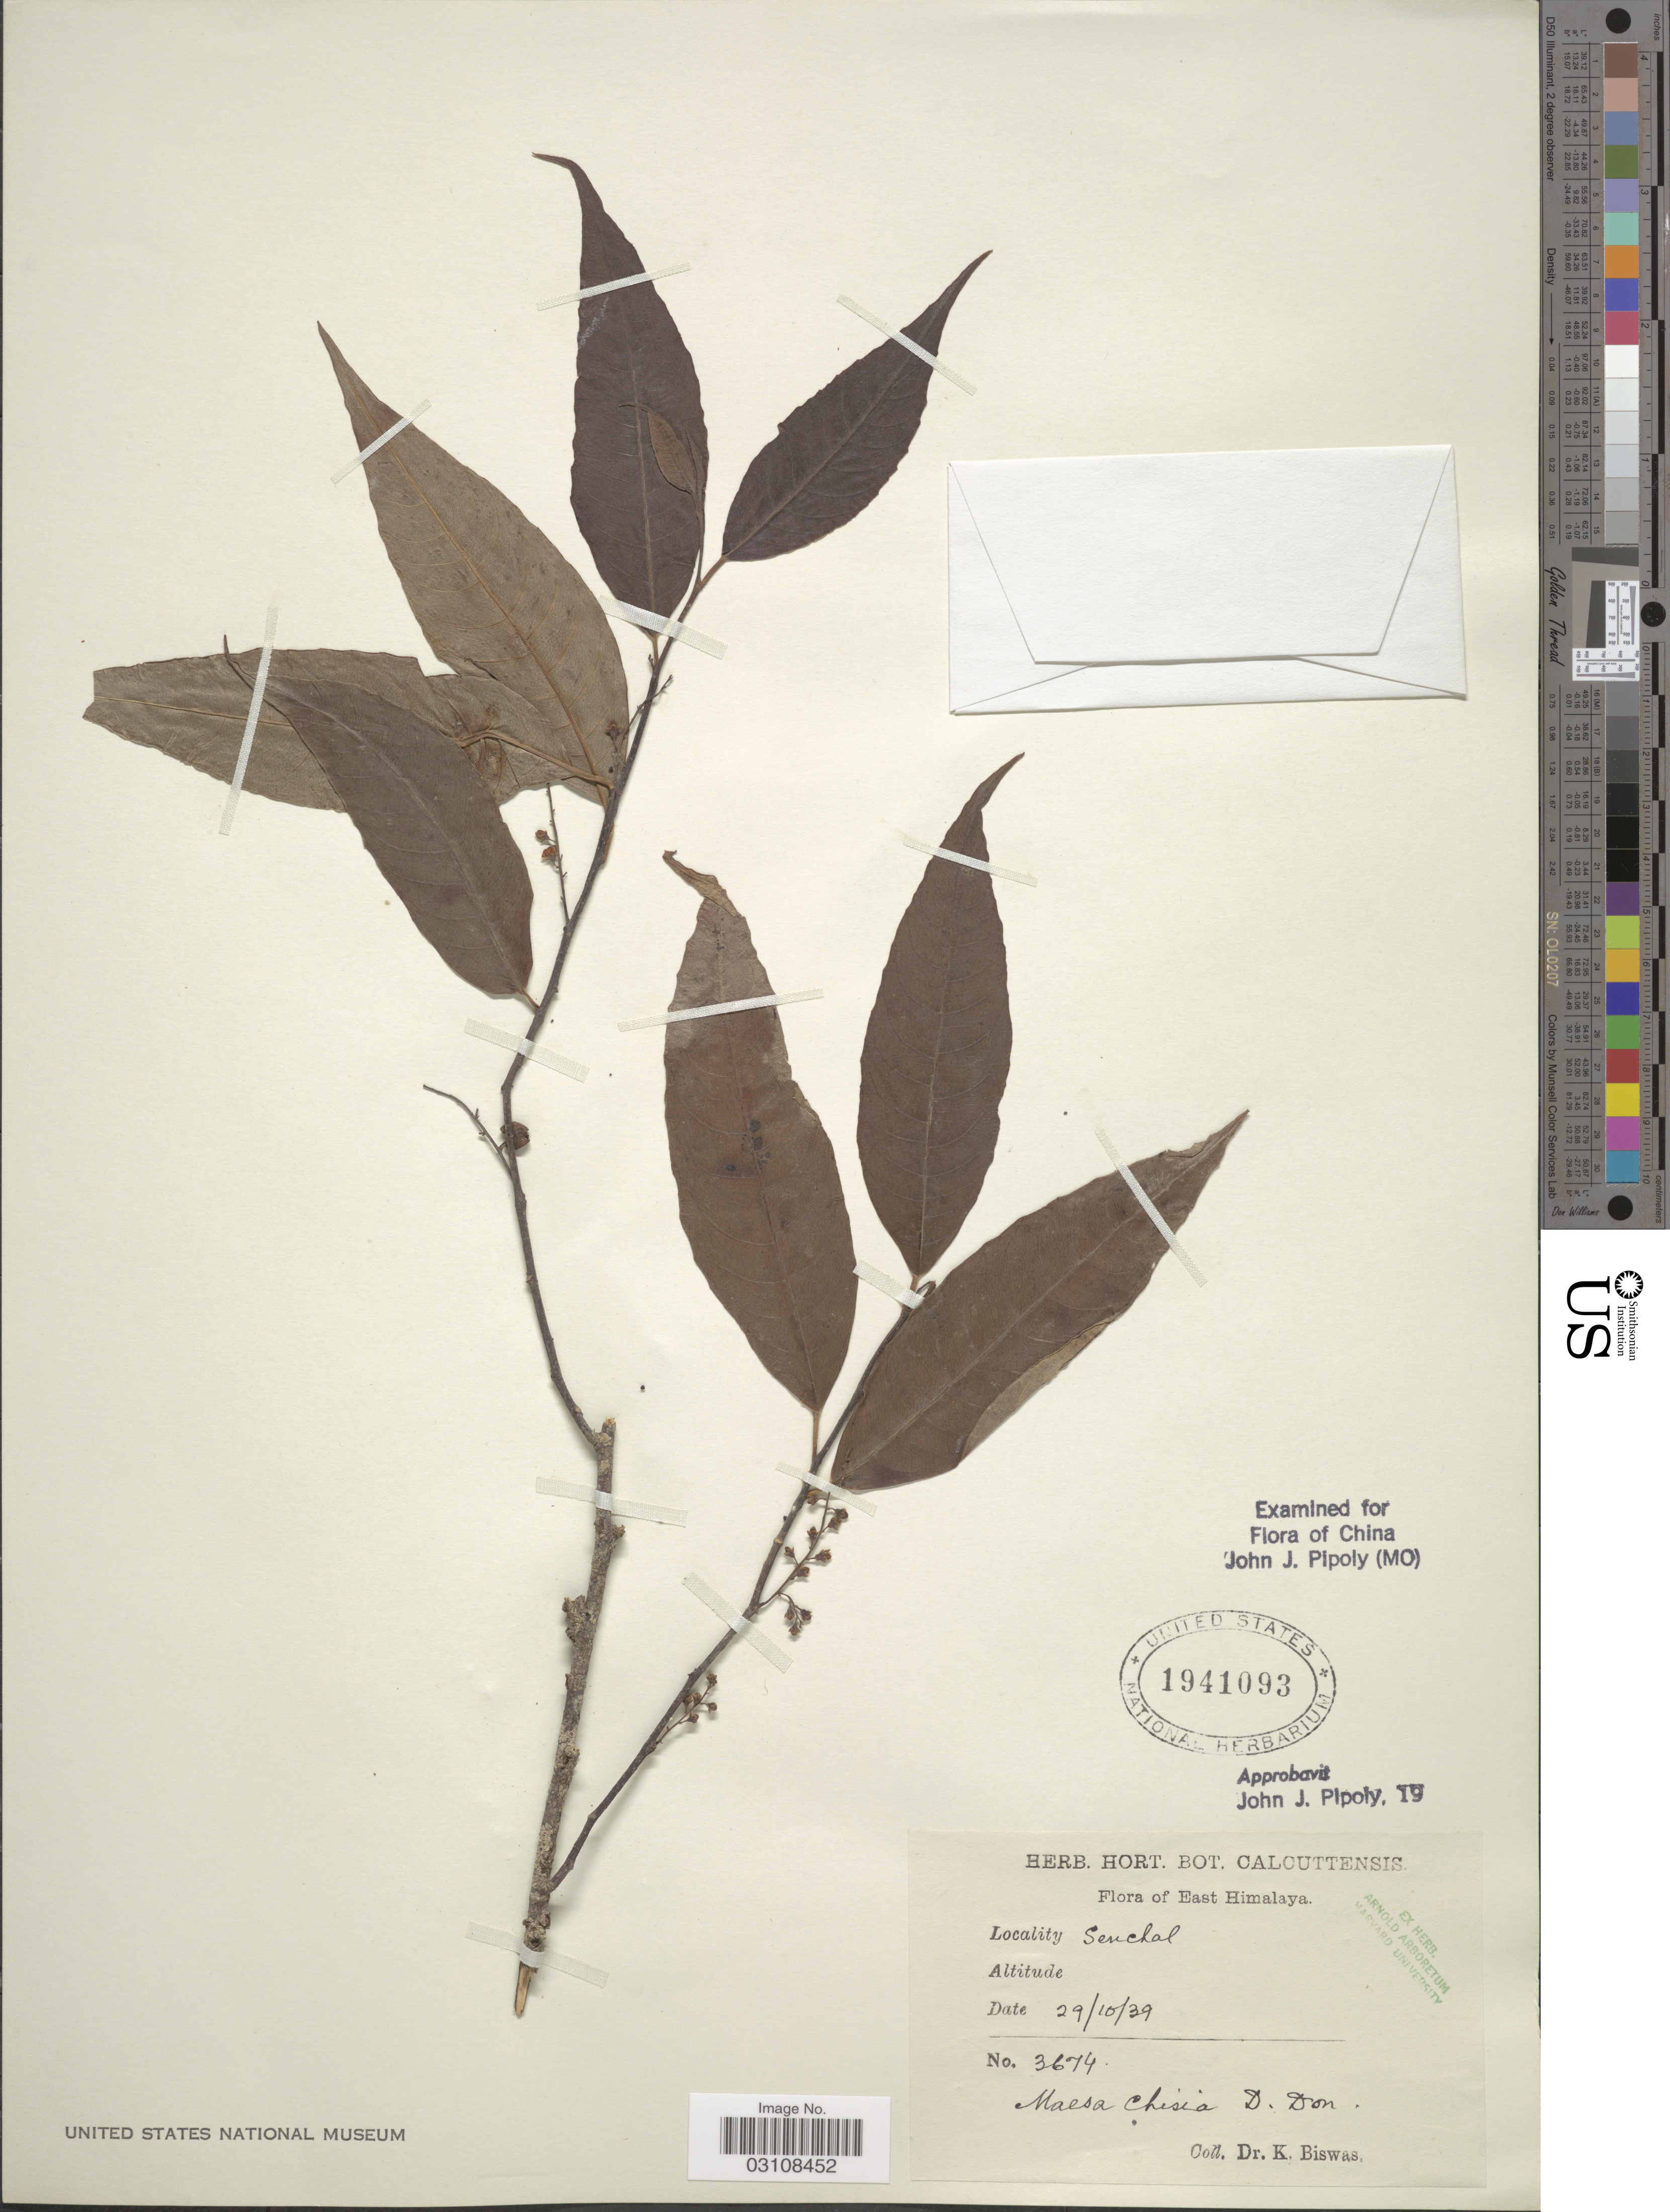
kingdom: Plantae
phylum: Tracheophyta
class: Magnoliopsida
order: Ericales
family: Primulaceae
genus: Maesa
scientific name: Maesa chisia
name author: Buch.-Ham. ex D. Don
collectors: K. Biswas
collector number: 3674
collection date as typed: Transcribed d/m/y: 29/10/39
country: India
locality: East Himalaya. Senchal.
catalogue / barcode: US 1941093